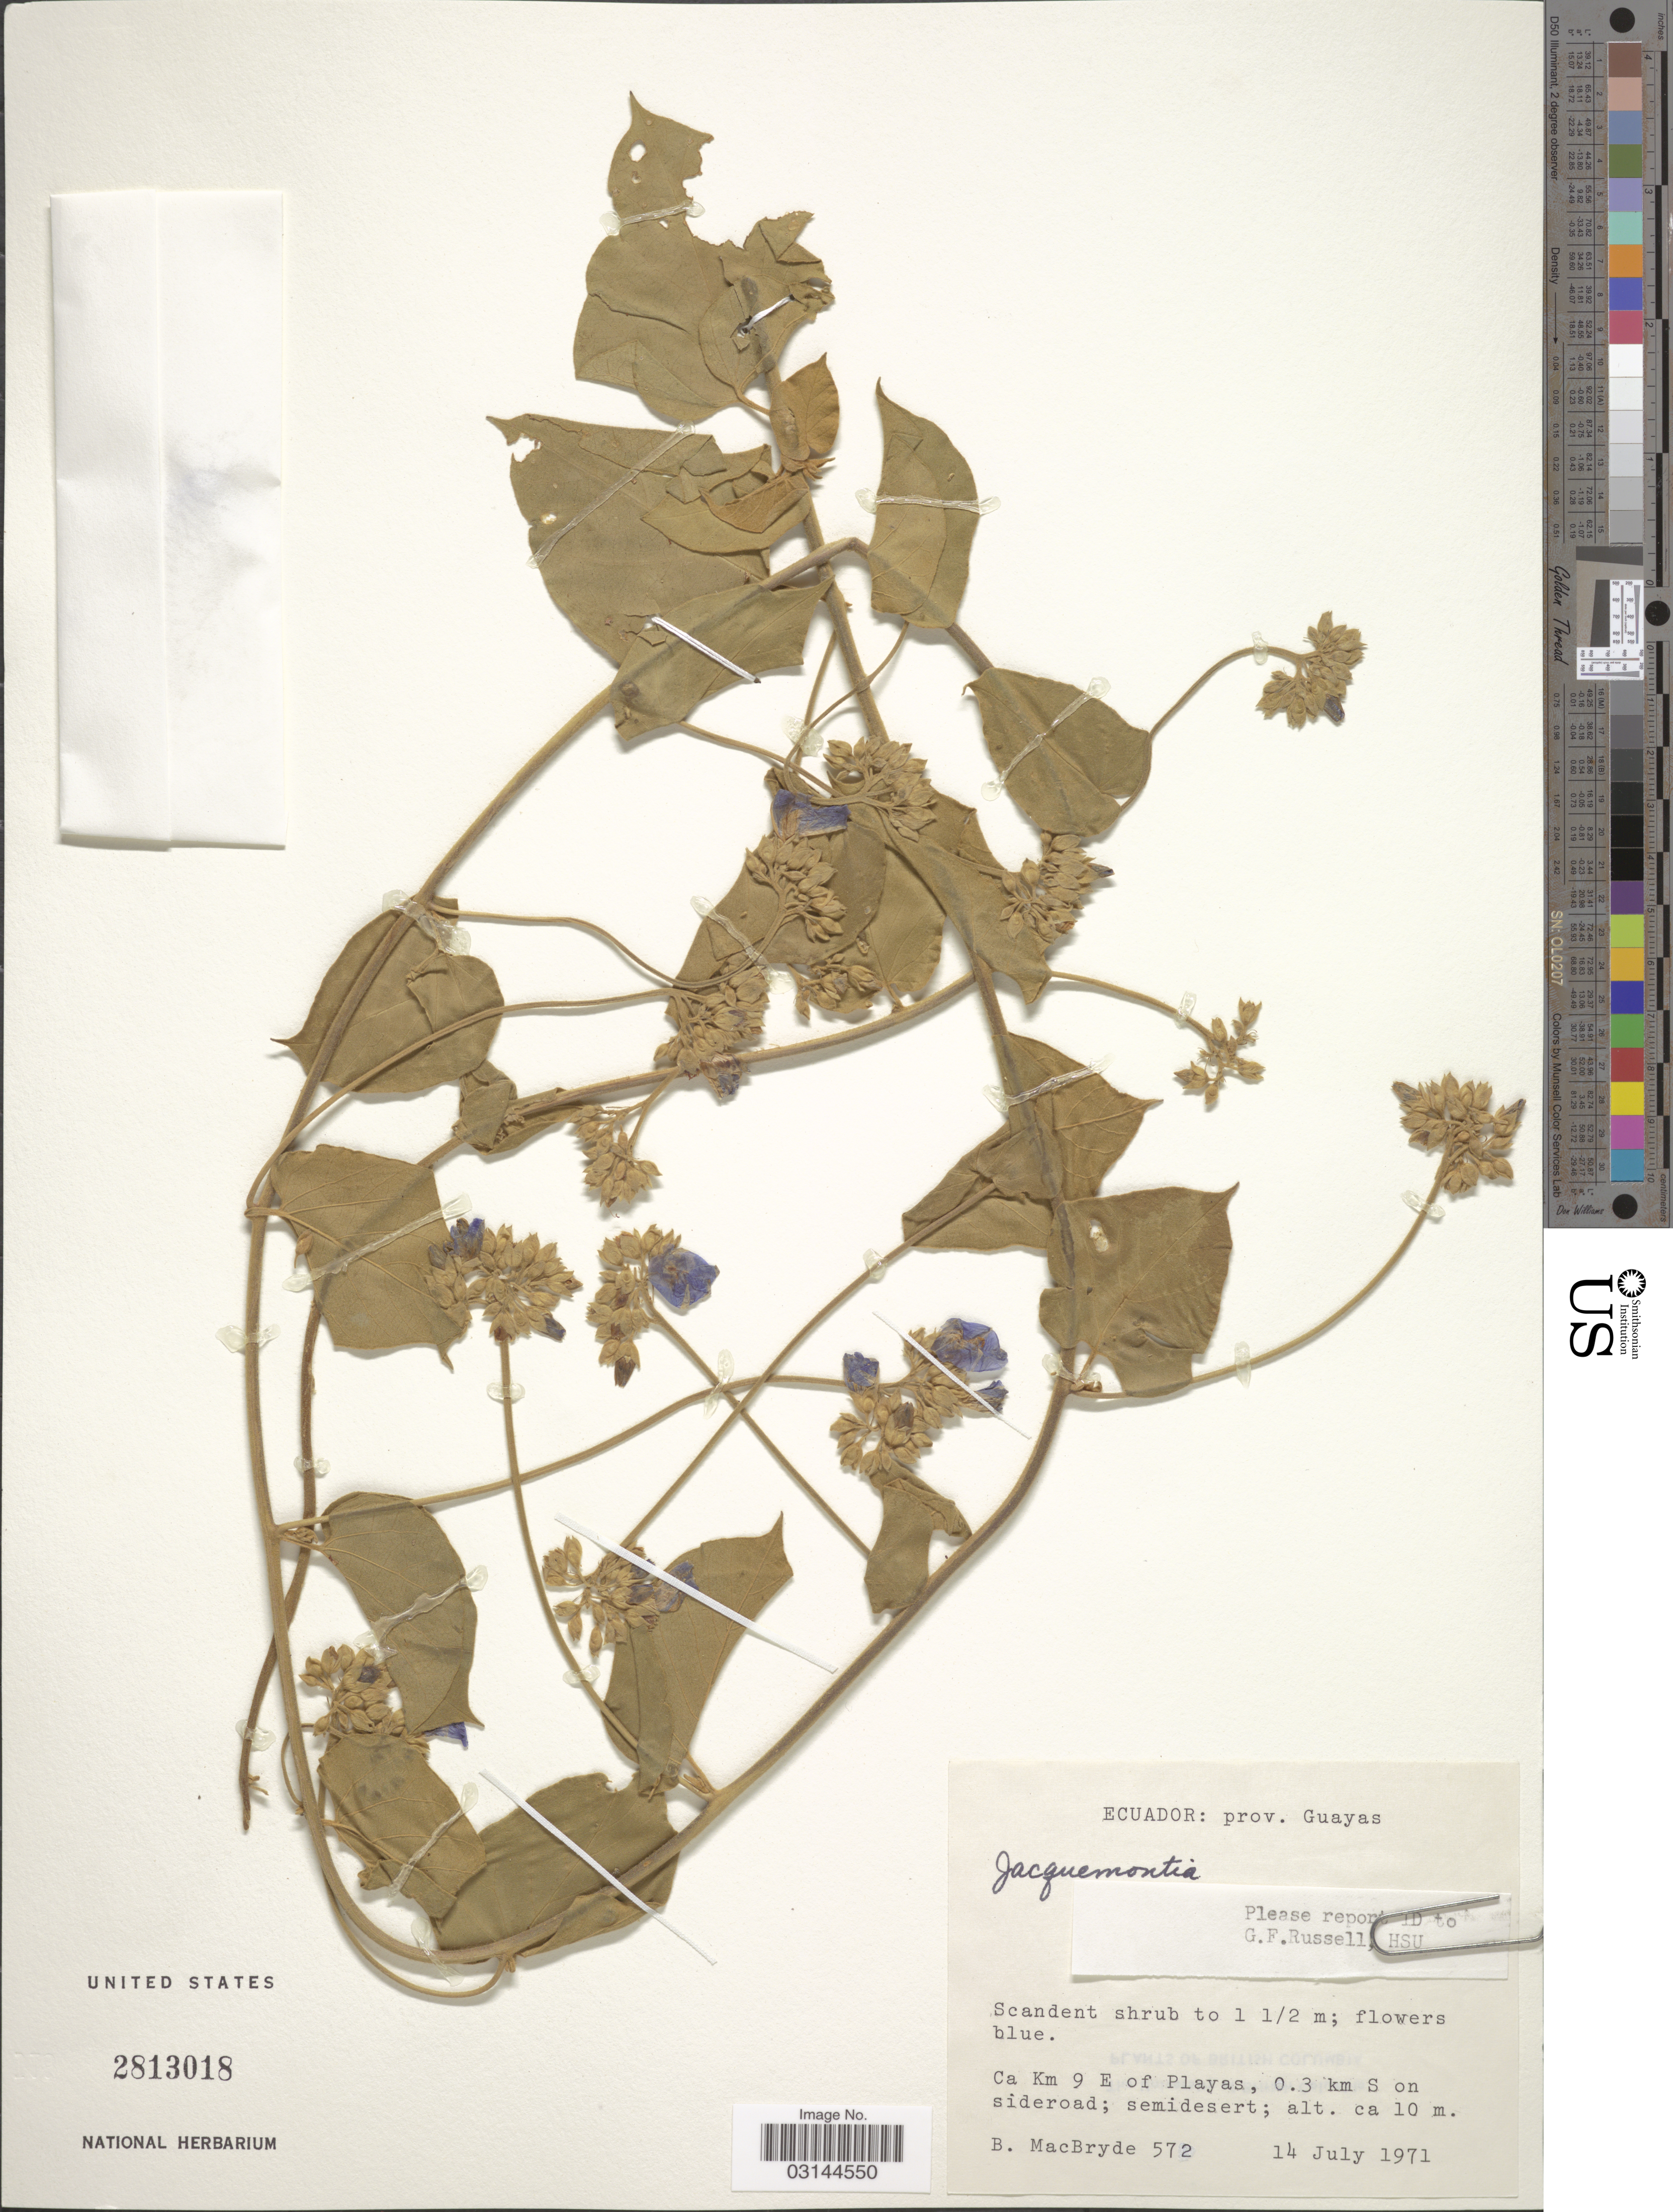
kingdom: Plantae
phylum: Tracheophyta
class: Magnoliopsida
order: Solanales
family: Convolvulaceae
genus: Jacquemontia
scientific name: Jacquemontia sp.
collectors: B. MacBryde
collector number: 572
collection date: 1971-07-14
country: Ecuador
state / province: Guayas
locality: Ca Km 9 E of Playas, 0.3 km S on sideroad.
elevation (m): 10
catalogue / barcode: US 2813018